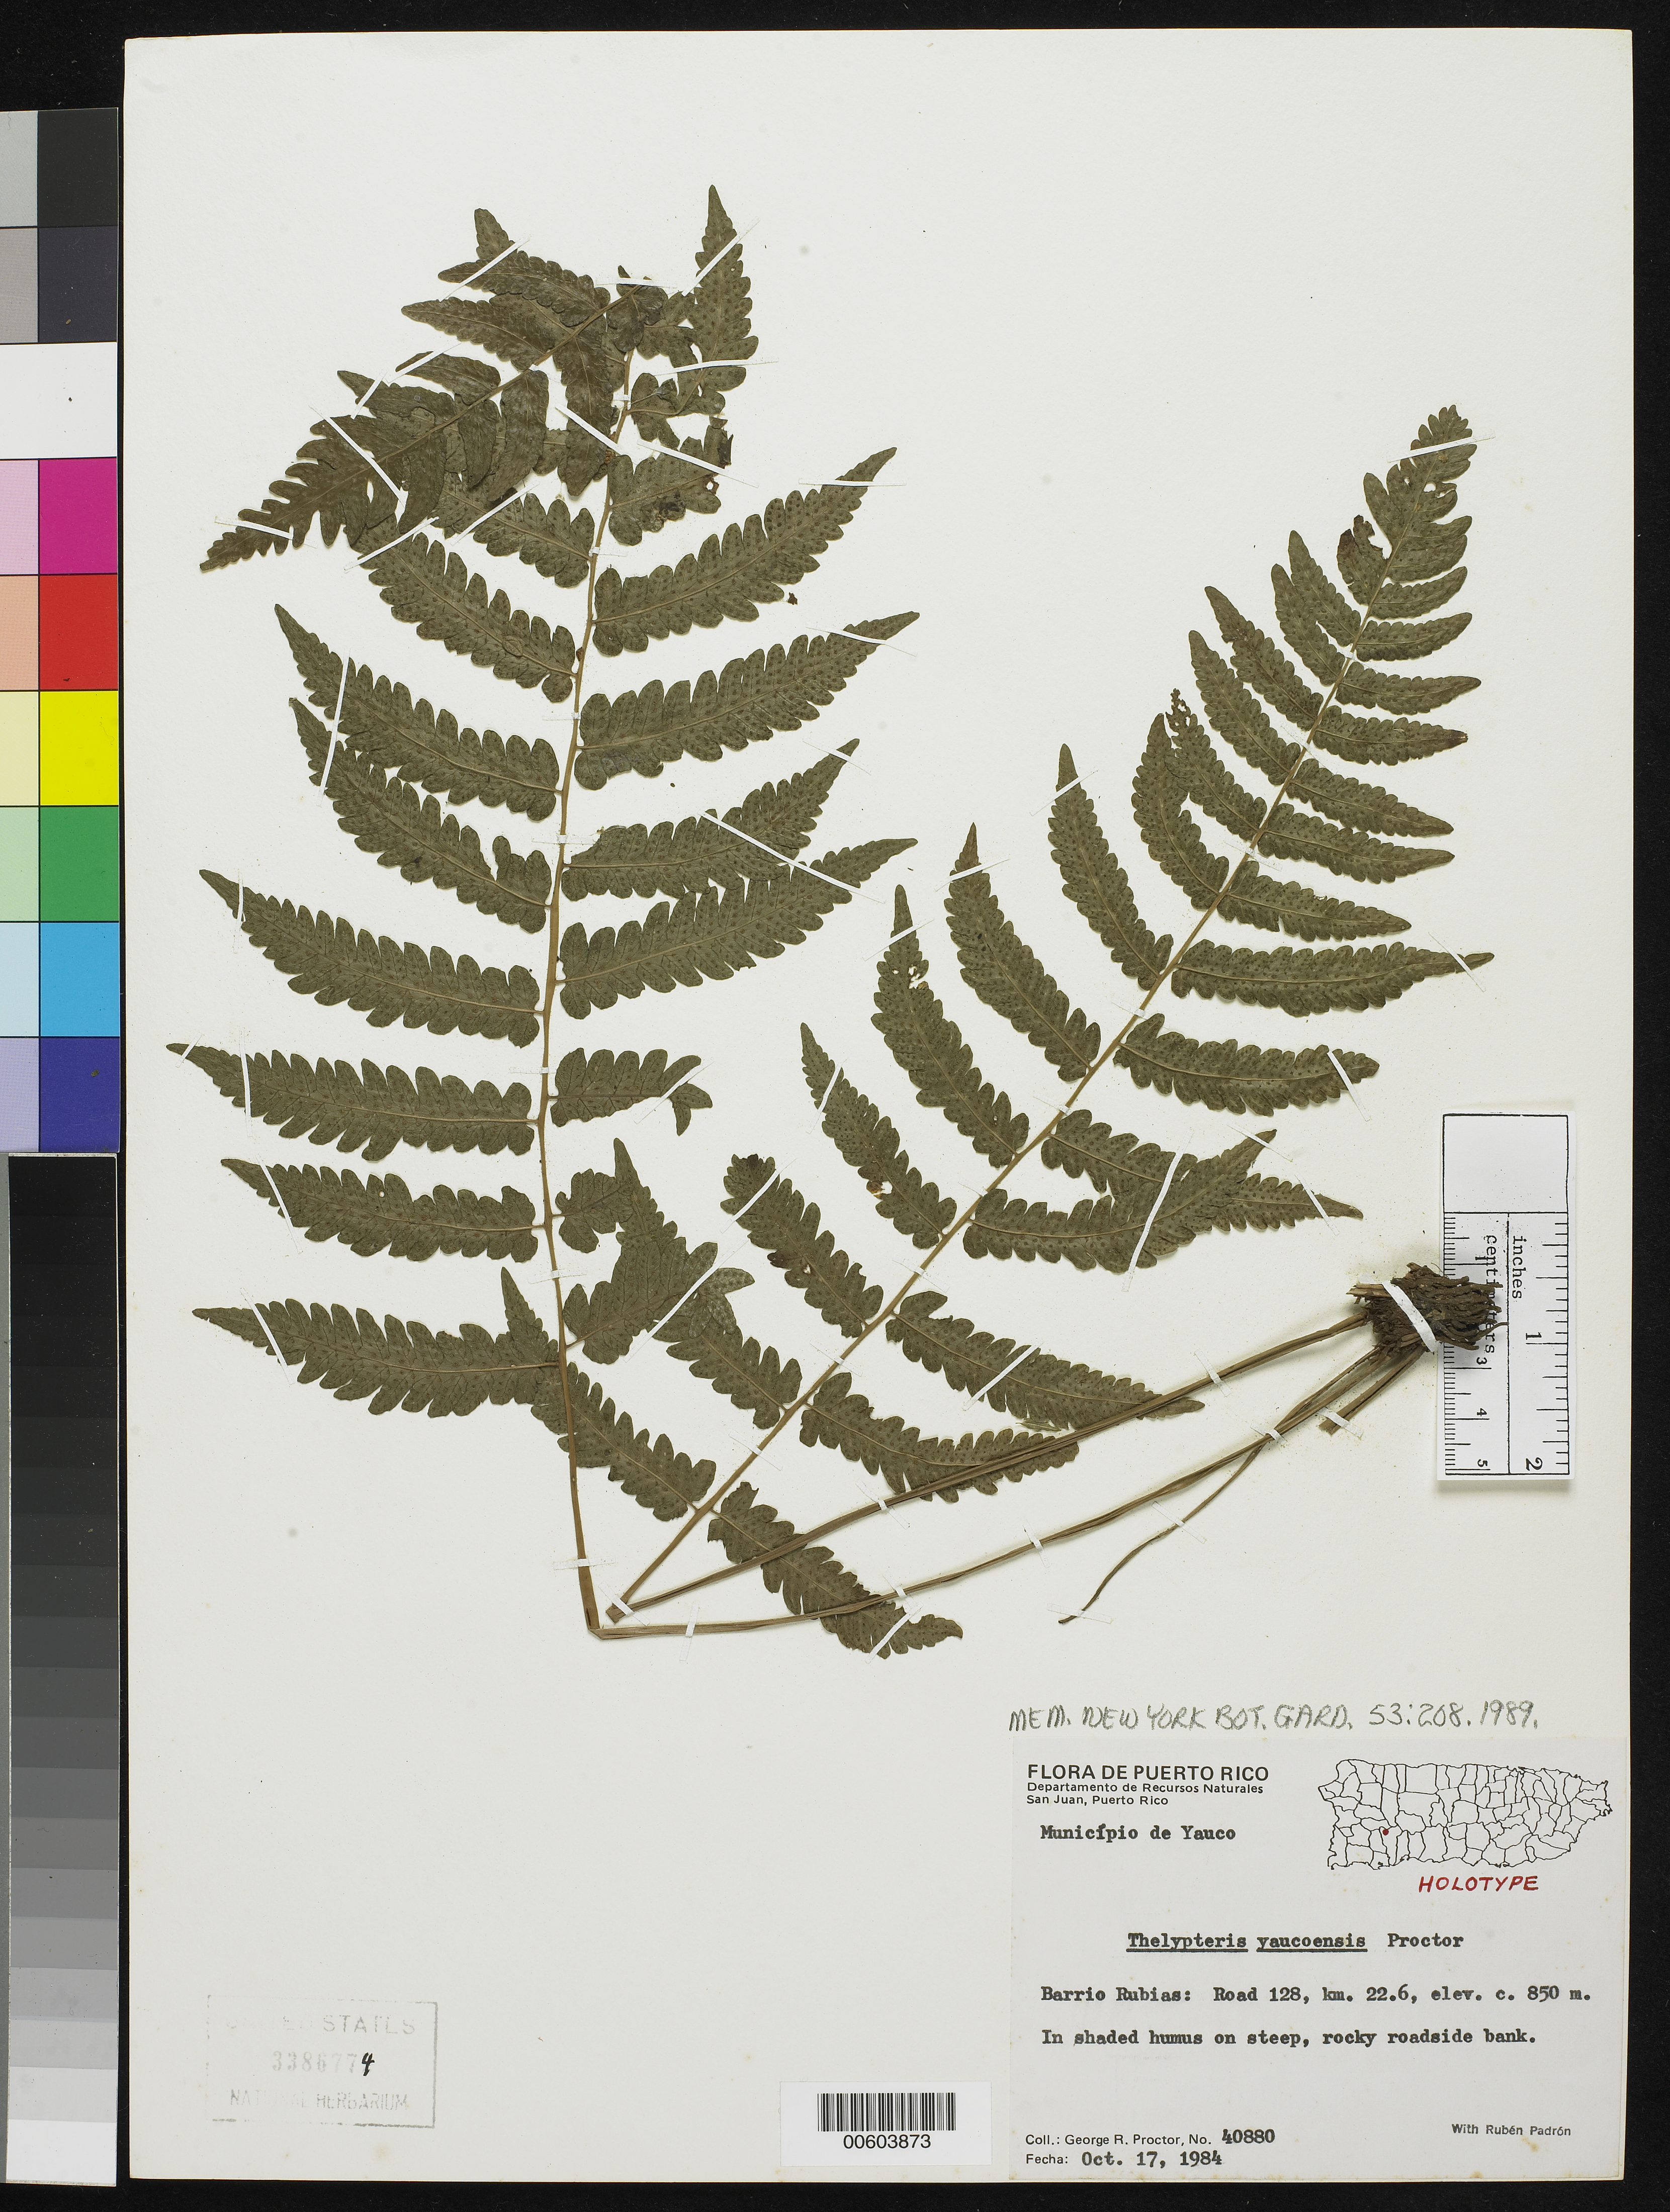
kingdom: Plantae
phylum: Tracheophyta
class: Polypodiopsida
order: Polypodiales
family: Thelypteridaceae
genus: Thelypteris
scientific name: Thelypteris yaucoensis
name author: Proctor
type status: Holotype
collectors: G. R. Proctor & R. Padron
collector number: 40880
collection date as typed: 17 Oct 1984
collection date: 1984-10-17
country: Puerto Rico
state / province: Yauco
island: Greater Antilles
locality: Barrio Rubias, road 128, km 22.6.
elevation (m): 850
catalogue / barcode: US 3386774